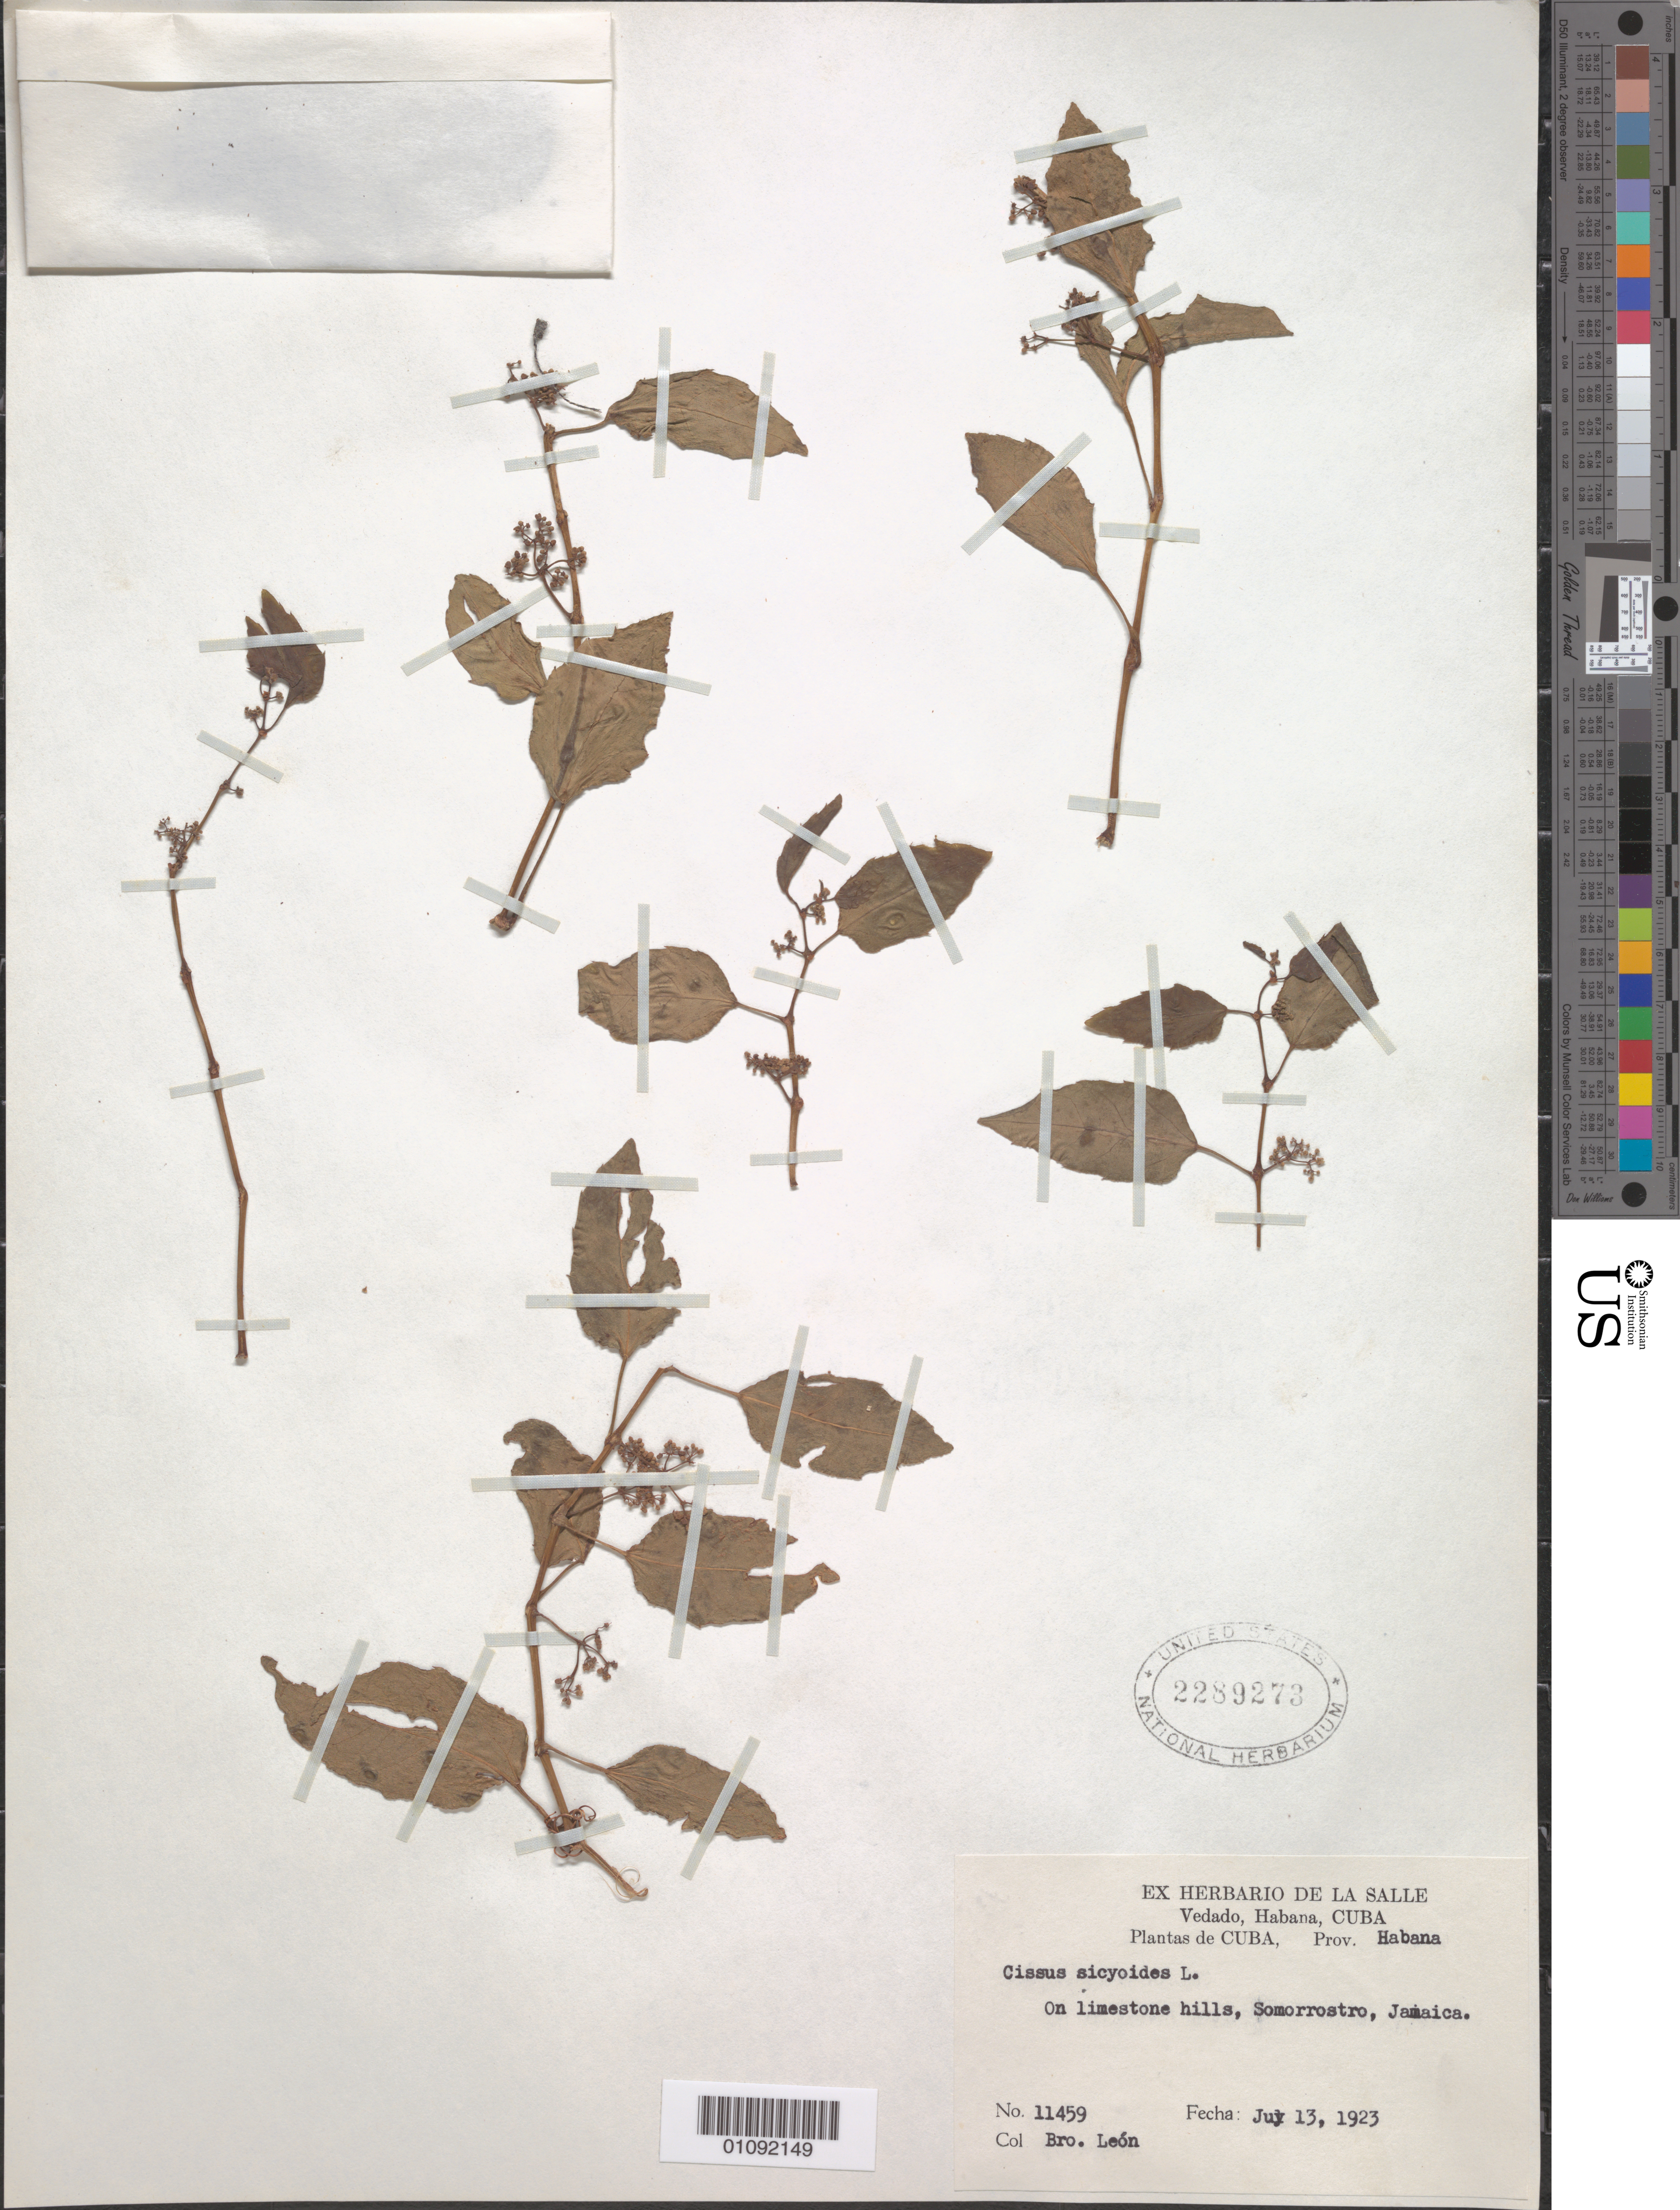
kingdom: Plantae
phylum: Tracheophyta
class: Magnoliopsida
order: Vitales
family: Vitaceae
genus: Cissus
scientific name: Cissus verticillata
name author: (L.) Nicolson & C.E. Jarvis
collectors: Bro. León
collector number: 11459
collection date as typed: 13 Jul 1923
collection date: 1923-07-13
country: Cuba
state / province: La Habana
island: Cuba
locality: Somorrostro, Jamaica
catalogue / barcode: US 2289273